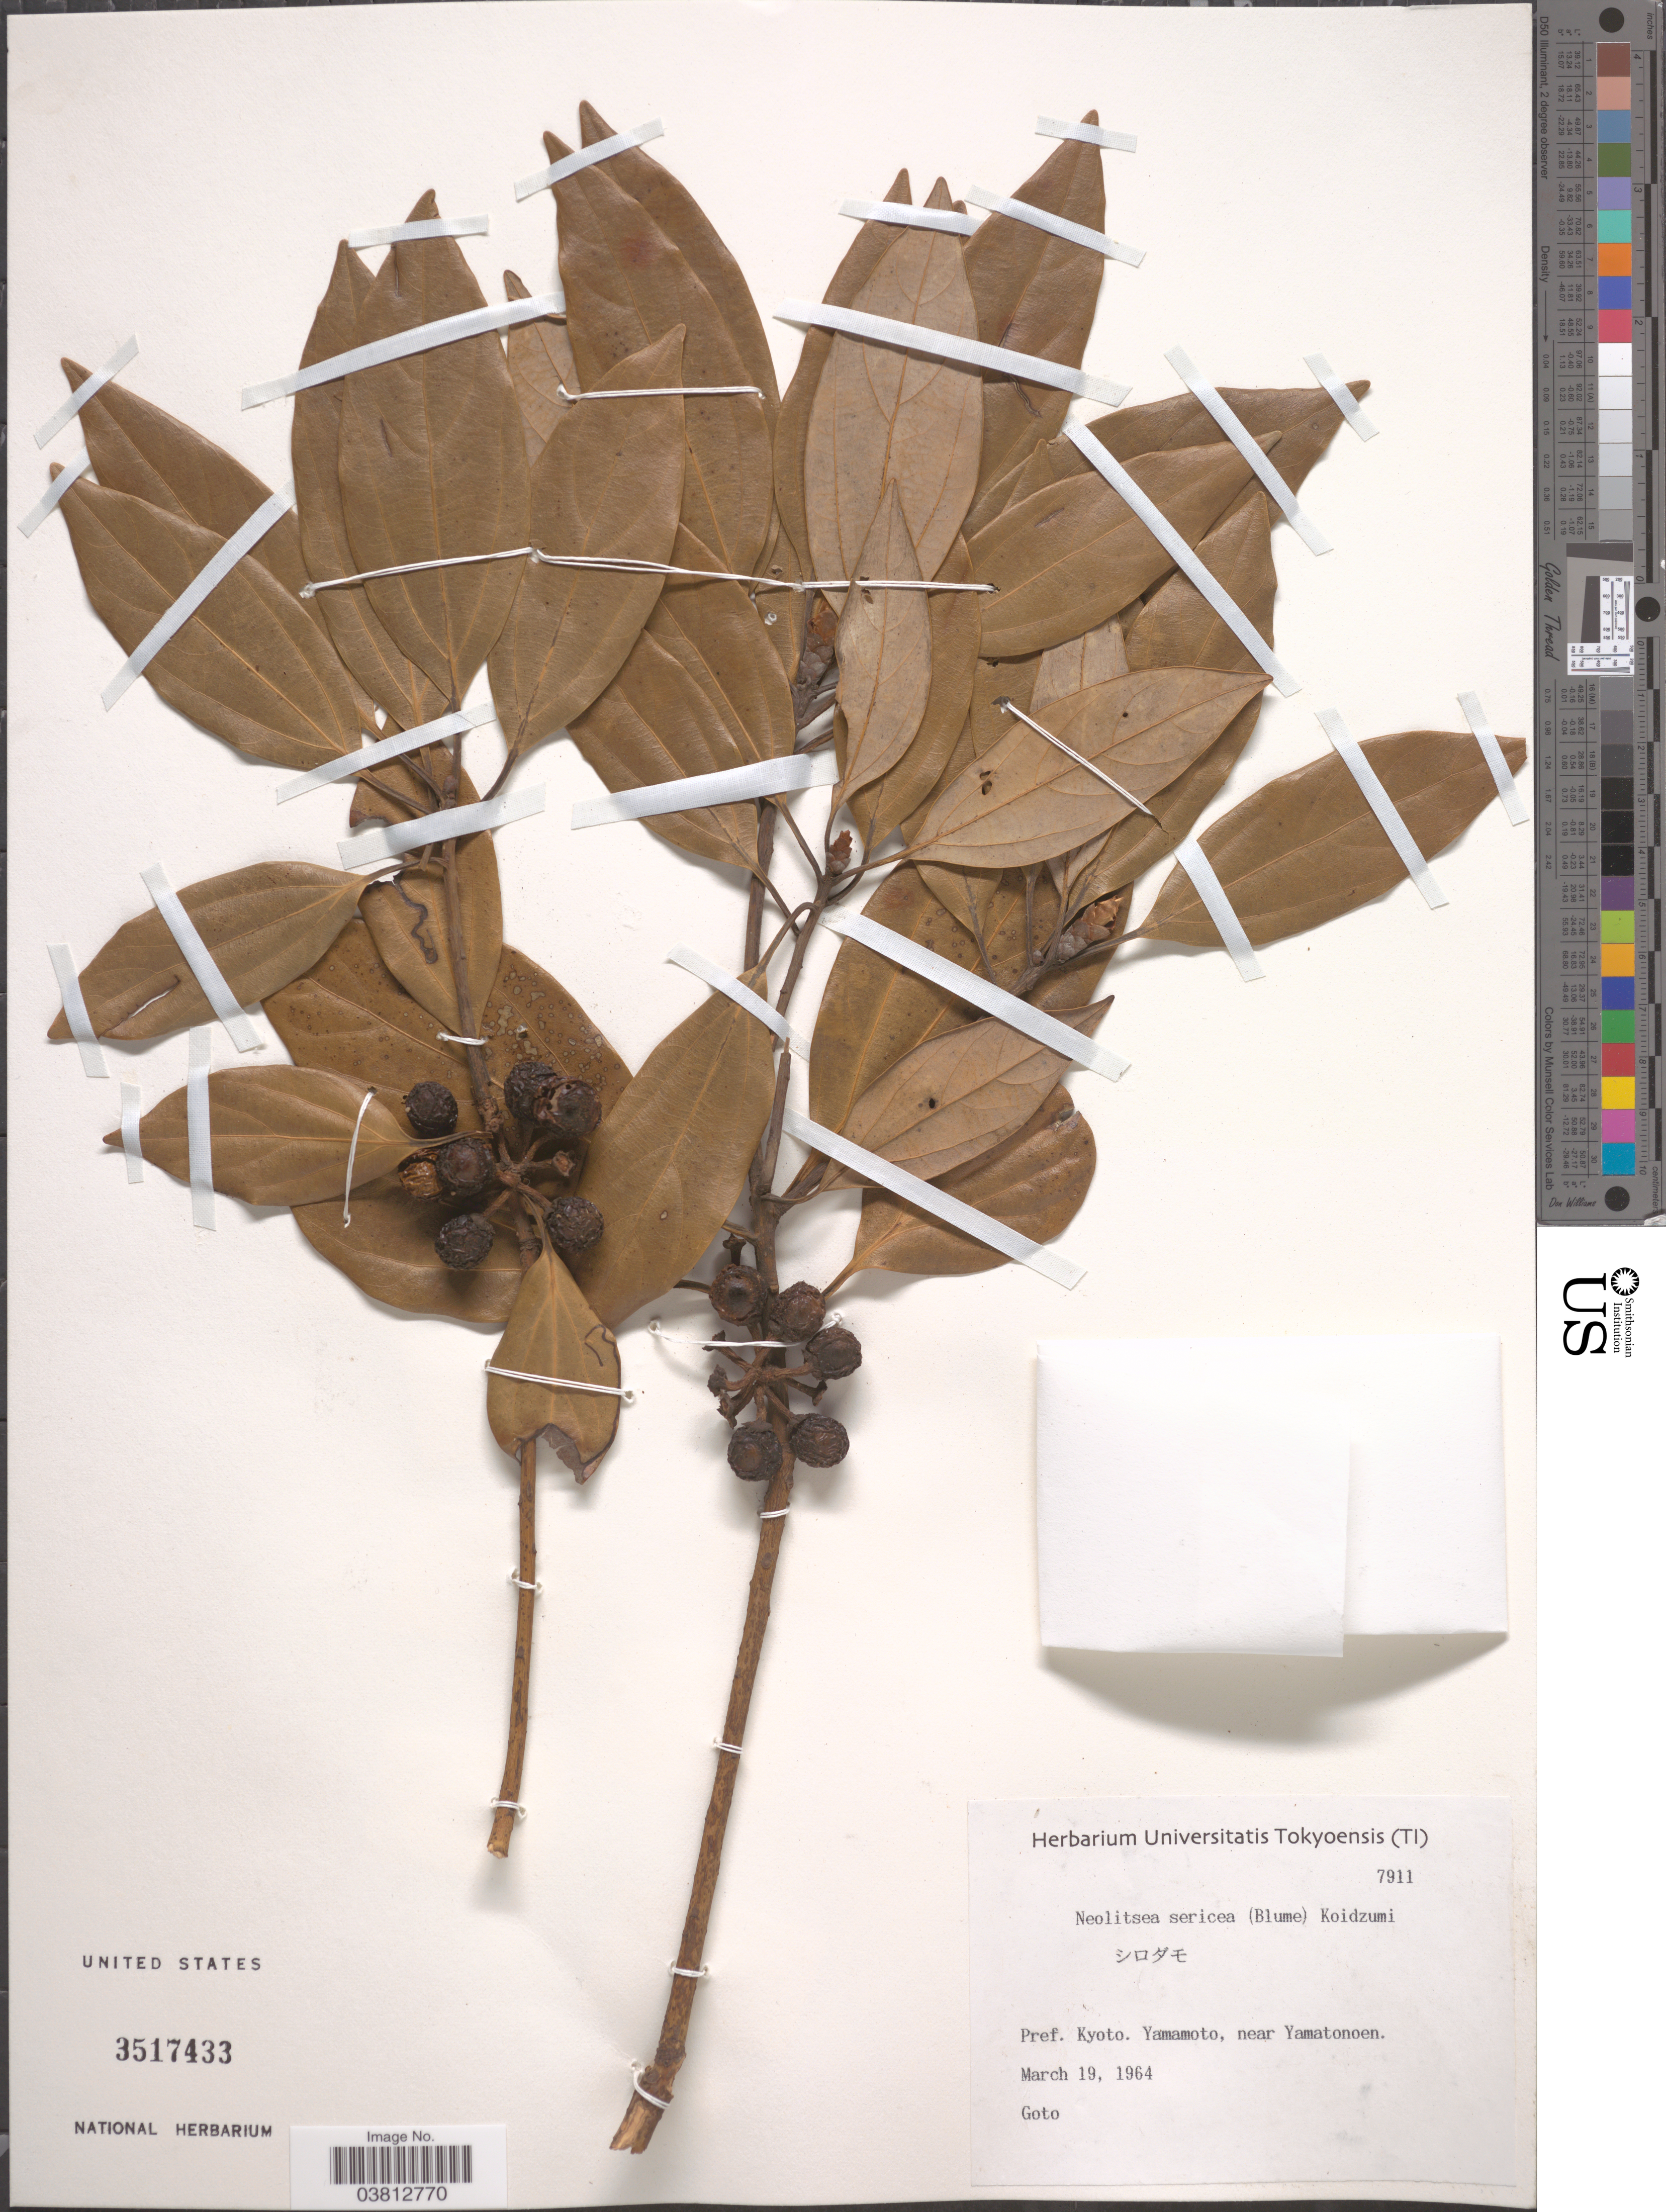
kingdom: Plantae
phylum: Tracheophyta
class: Magnoliopsida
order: Laurales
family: Lauraceae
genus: Neolitsea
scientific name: Neolitsea sericea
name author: (Blume) Koidz.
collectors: Goto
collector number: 7911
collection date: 1964-03-19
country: Japan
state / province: Kyoto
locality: Pref. Kyoto. Yamamoto, near Yamatonoen.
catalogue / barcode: US 3517433